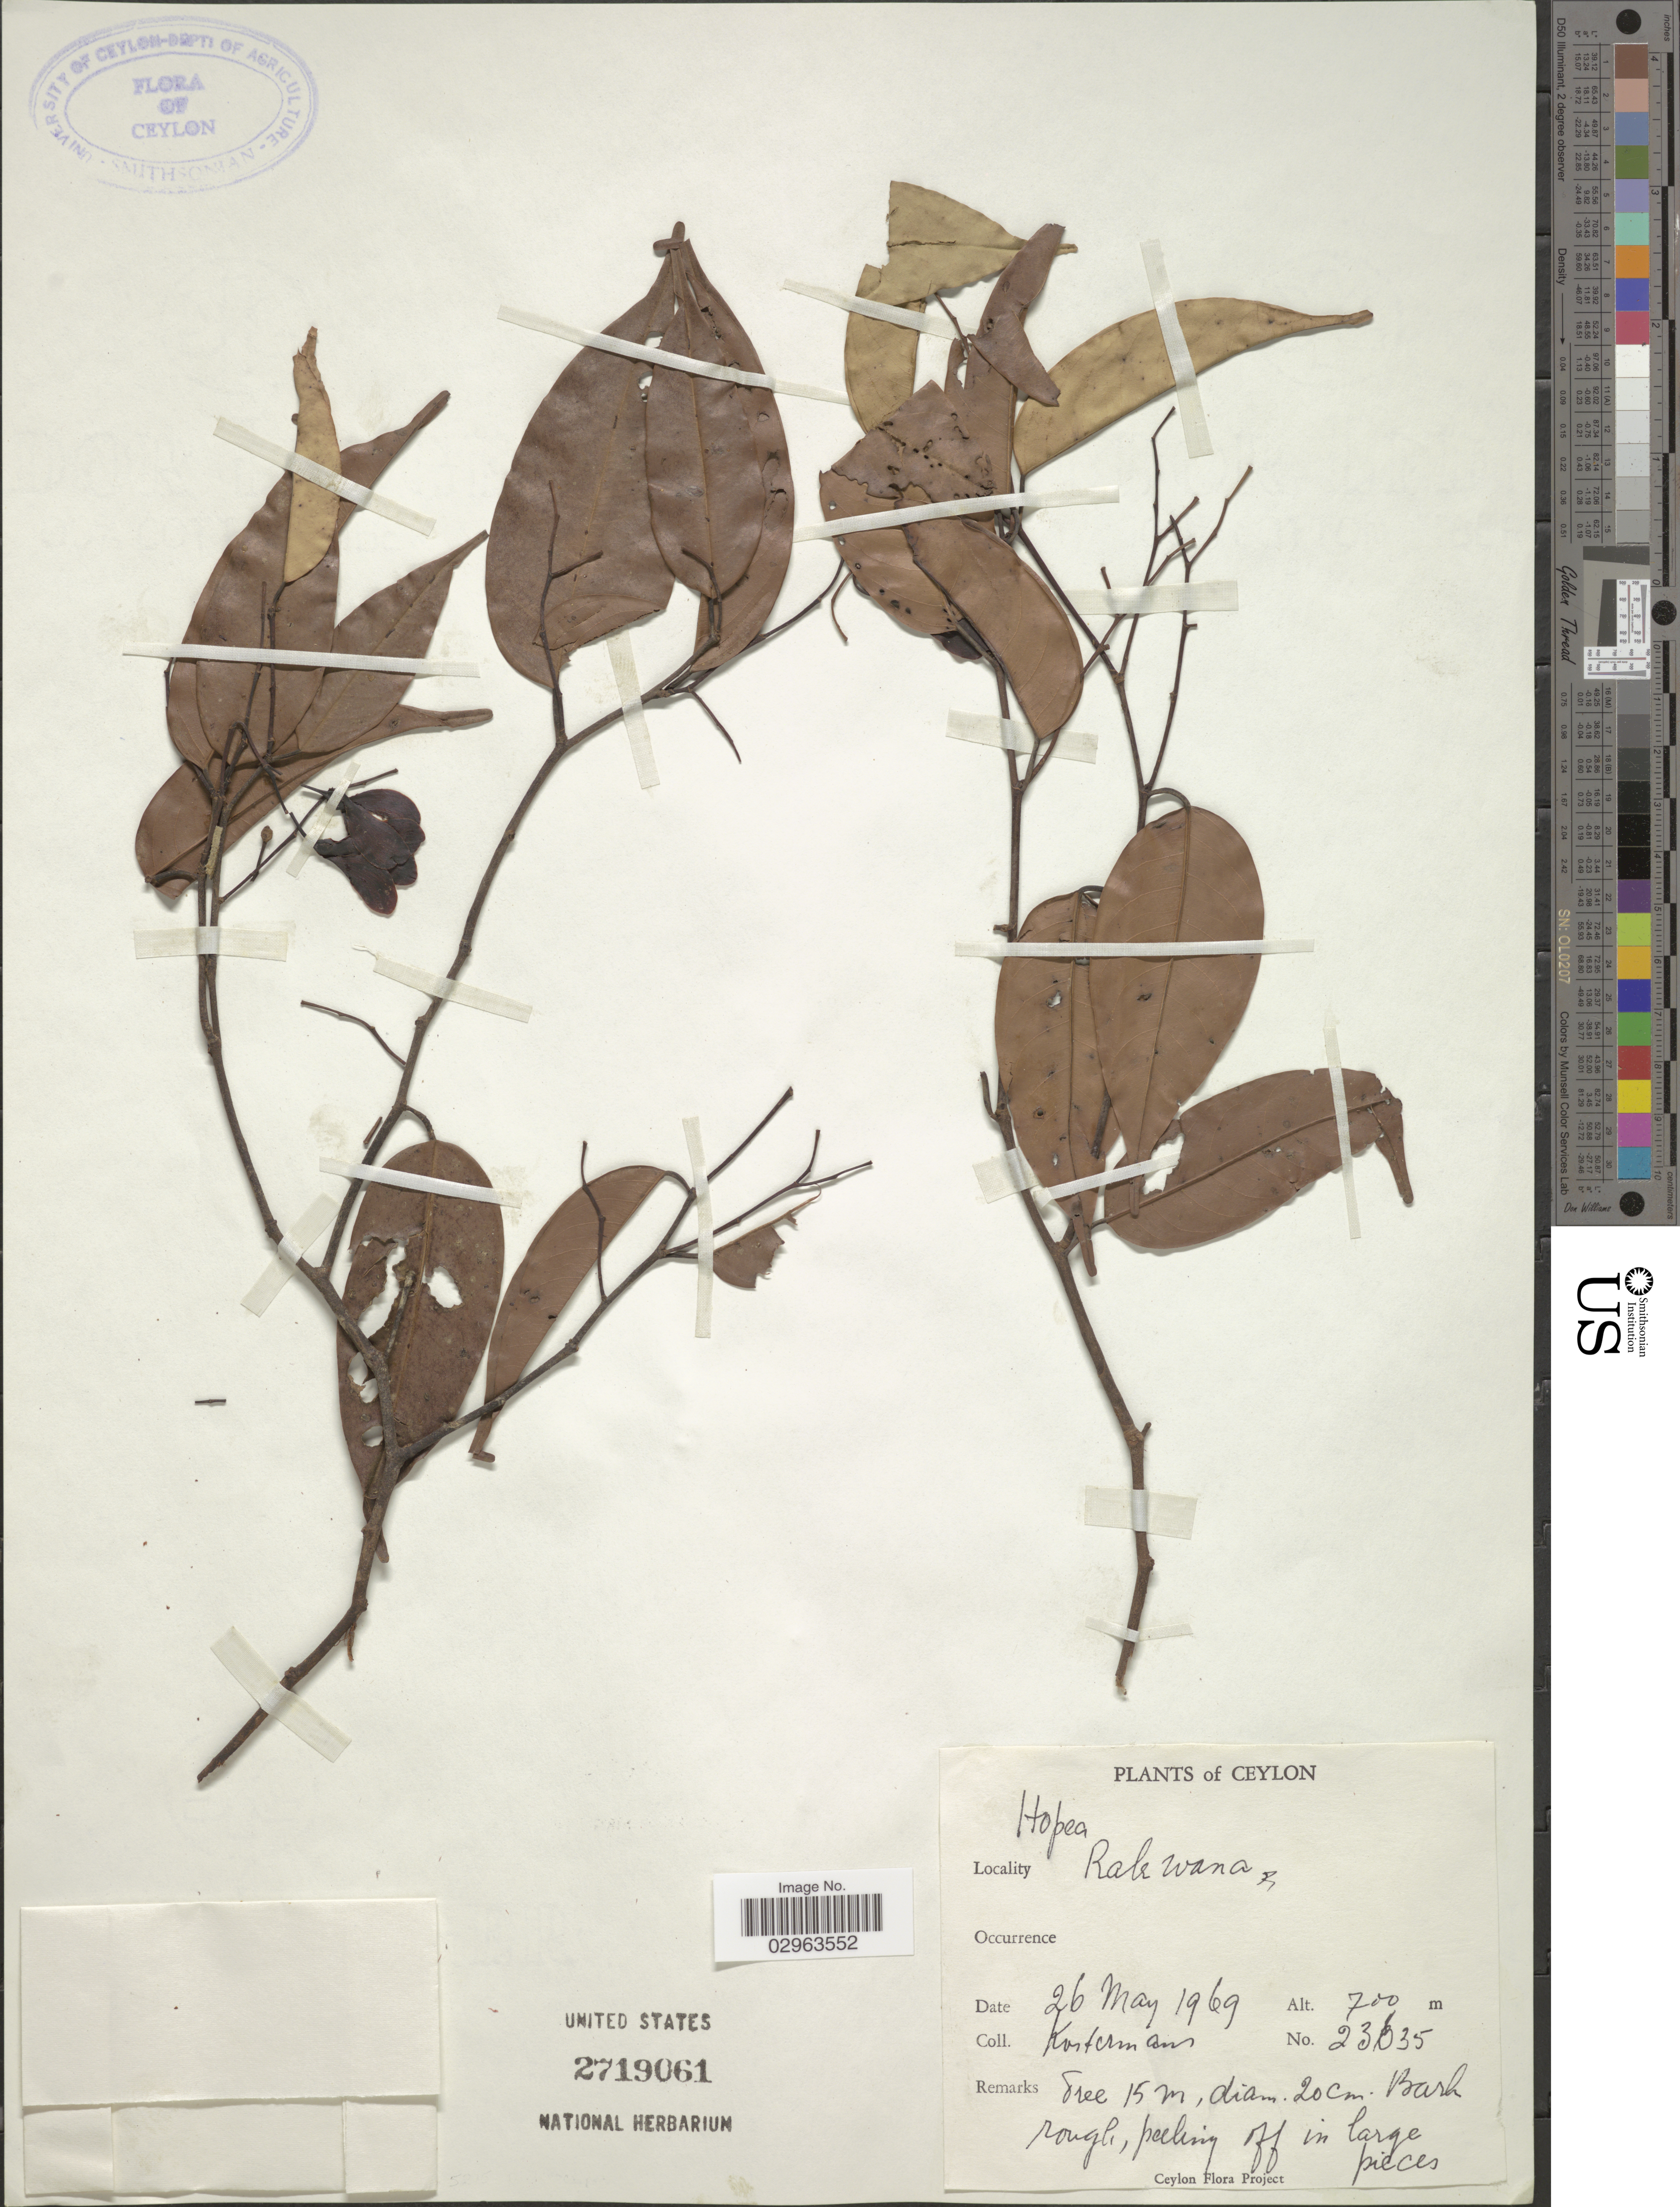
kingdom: Plantae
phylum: Tracheophyta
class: Magnoliopsida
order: Malvales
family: Dipterocarpaceae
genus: Hopea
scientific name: Hopea sp.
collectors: Kostermans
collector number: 23635*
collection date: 1969-05-26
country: Sri Lanka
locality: Ceylon. Rakwana.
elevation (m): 700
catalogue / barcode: US 2719061